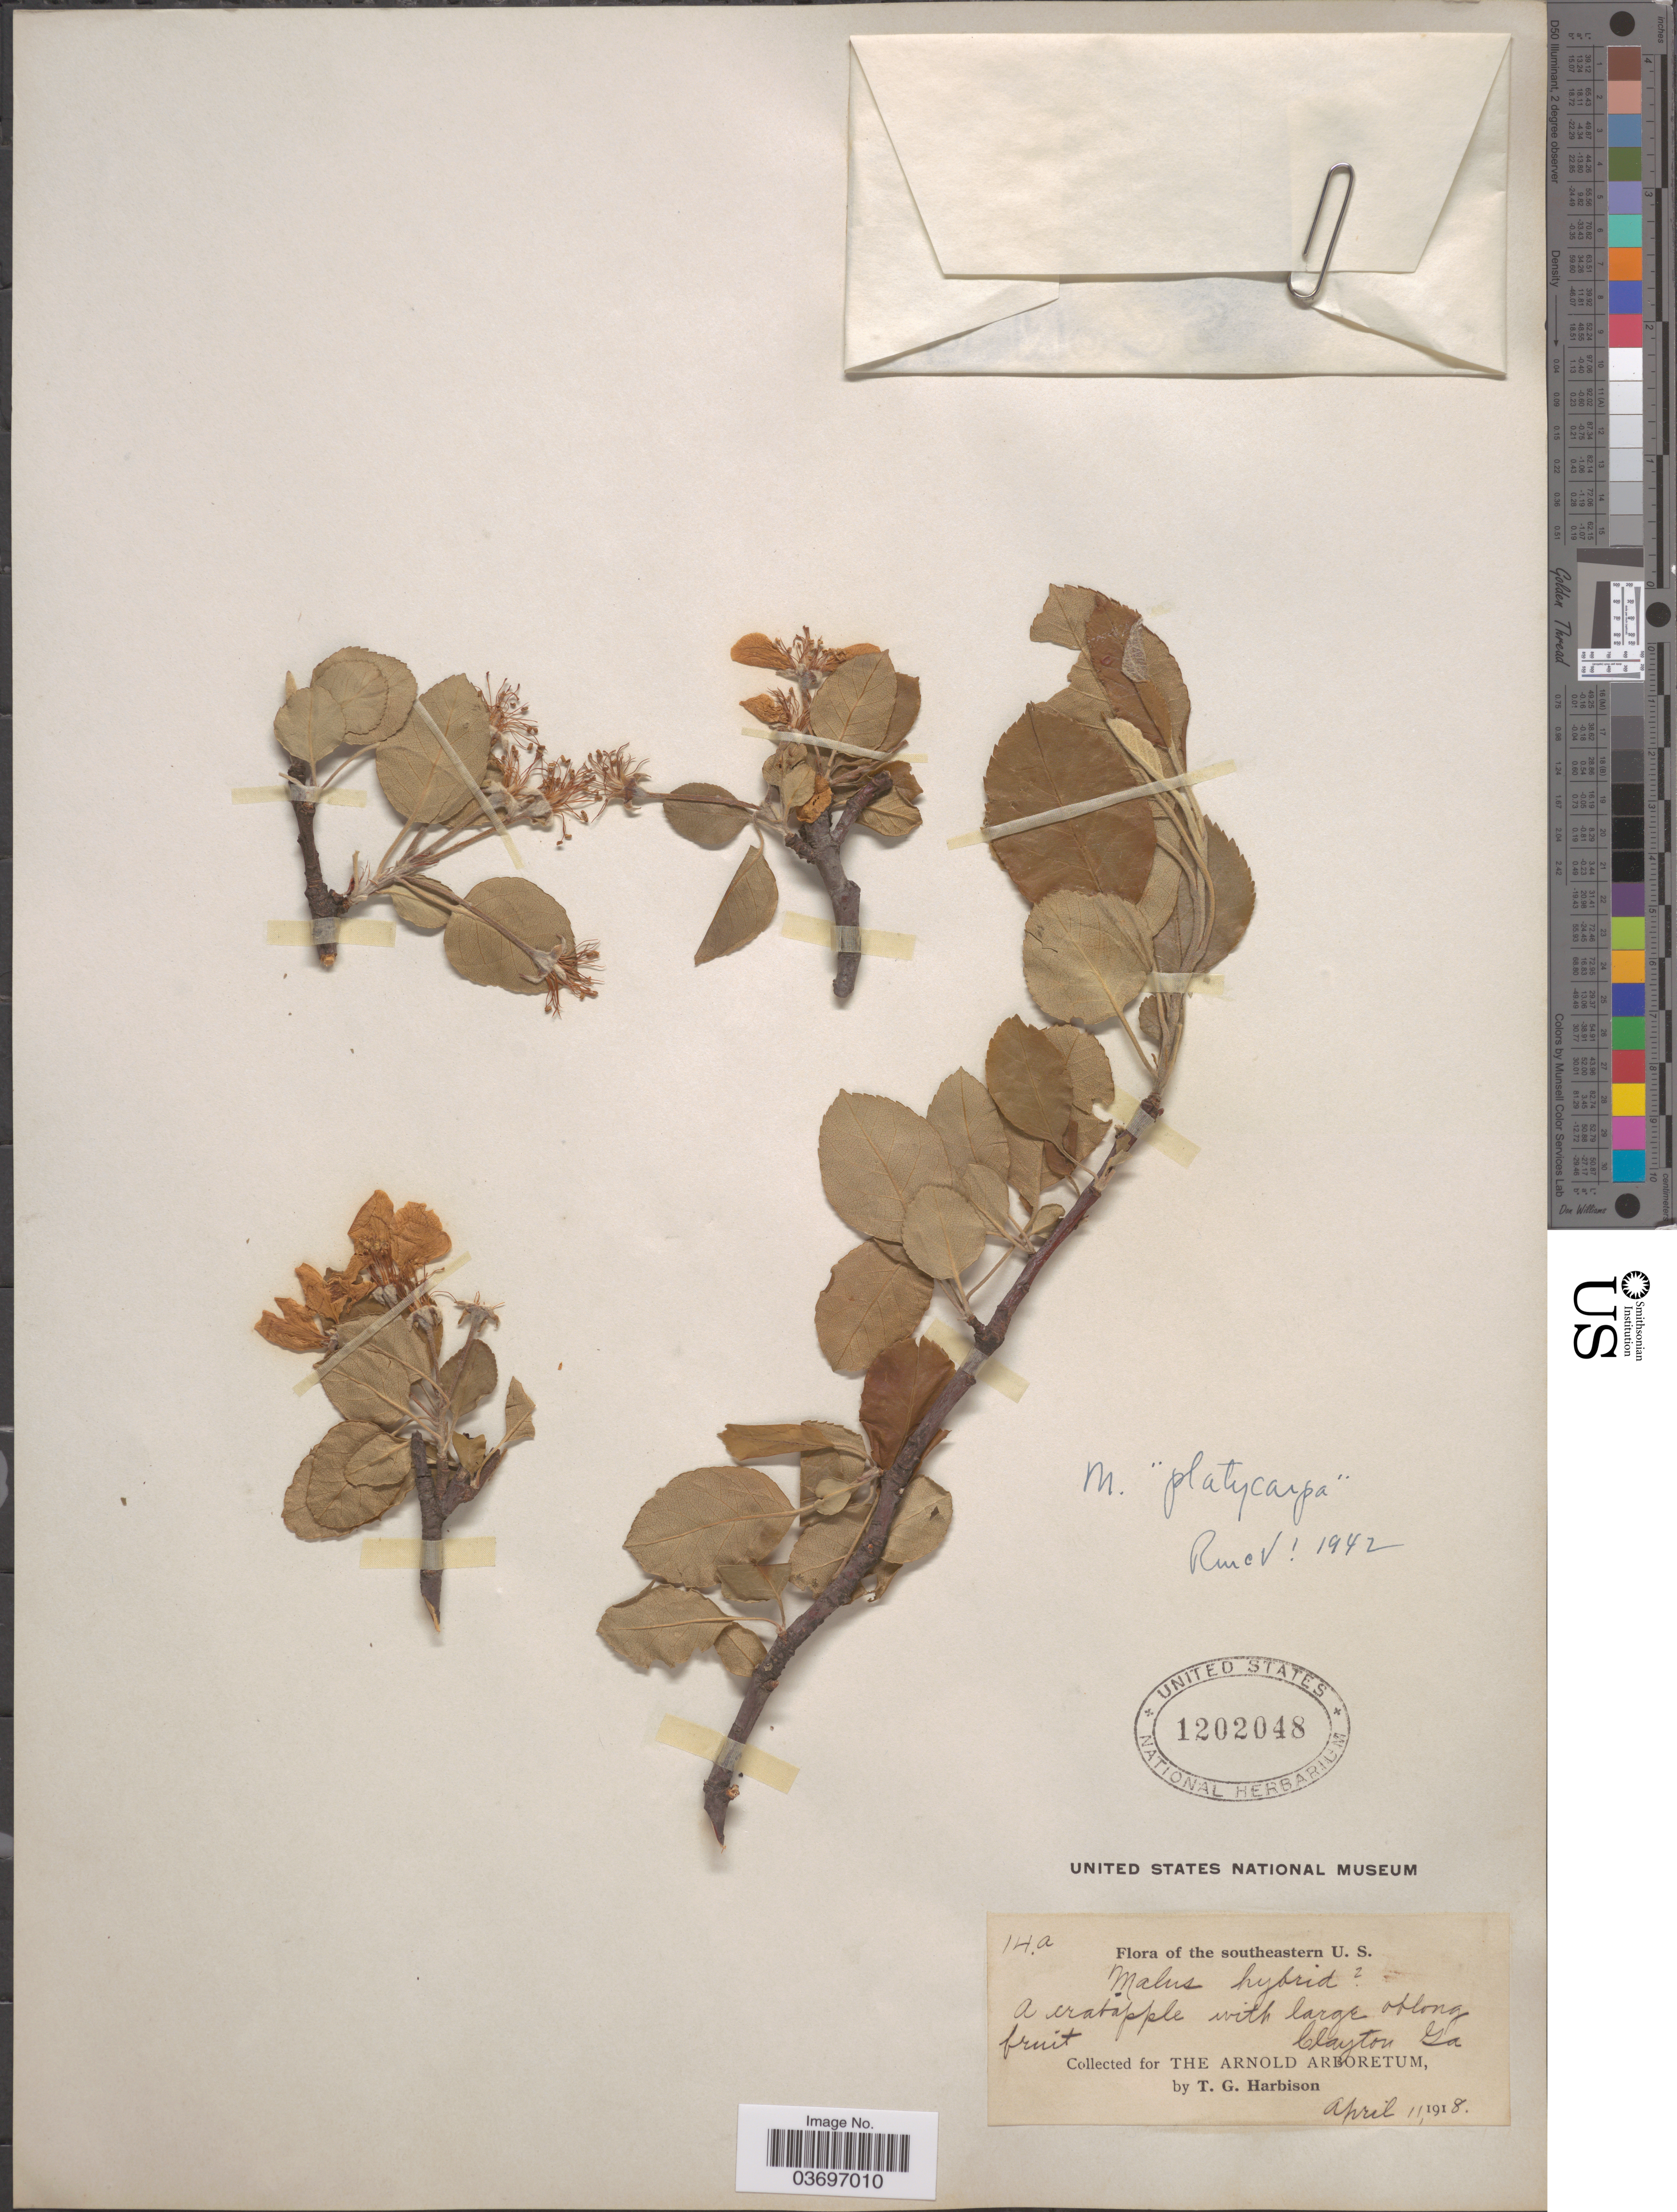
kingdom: Plantae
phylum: Tracheophyta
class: Magnoliopsida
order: Rosales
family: Rosaceae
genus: Malus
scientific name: Malus platycarpa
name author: Rehder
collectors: T. Harbison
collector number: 14a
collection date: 1918-04-11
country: United States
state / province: Georgia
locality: Clayton.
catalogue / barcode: US 1202048